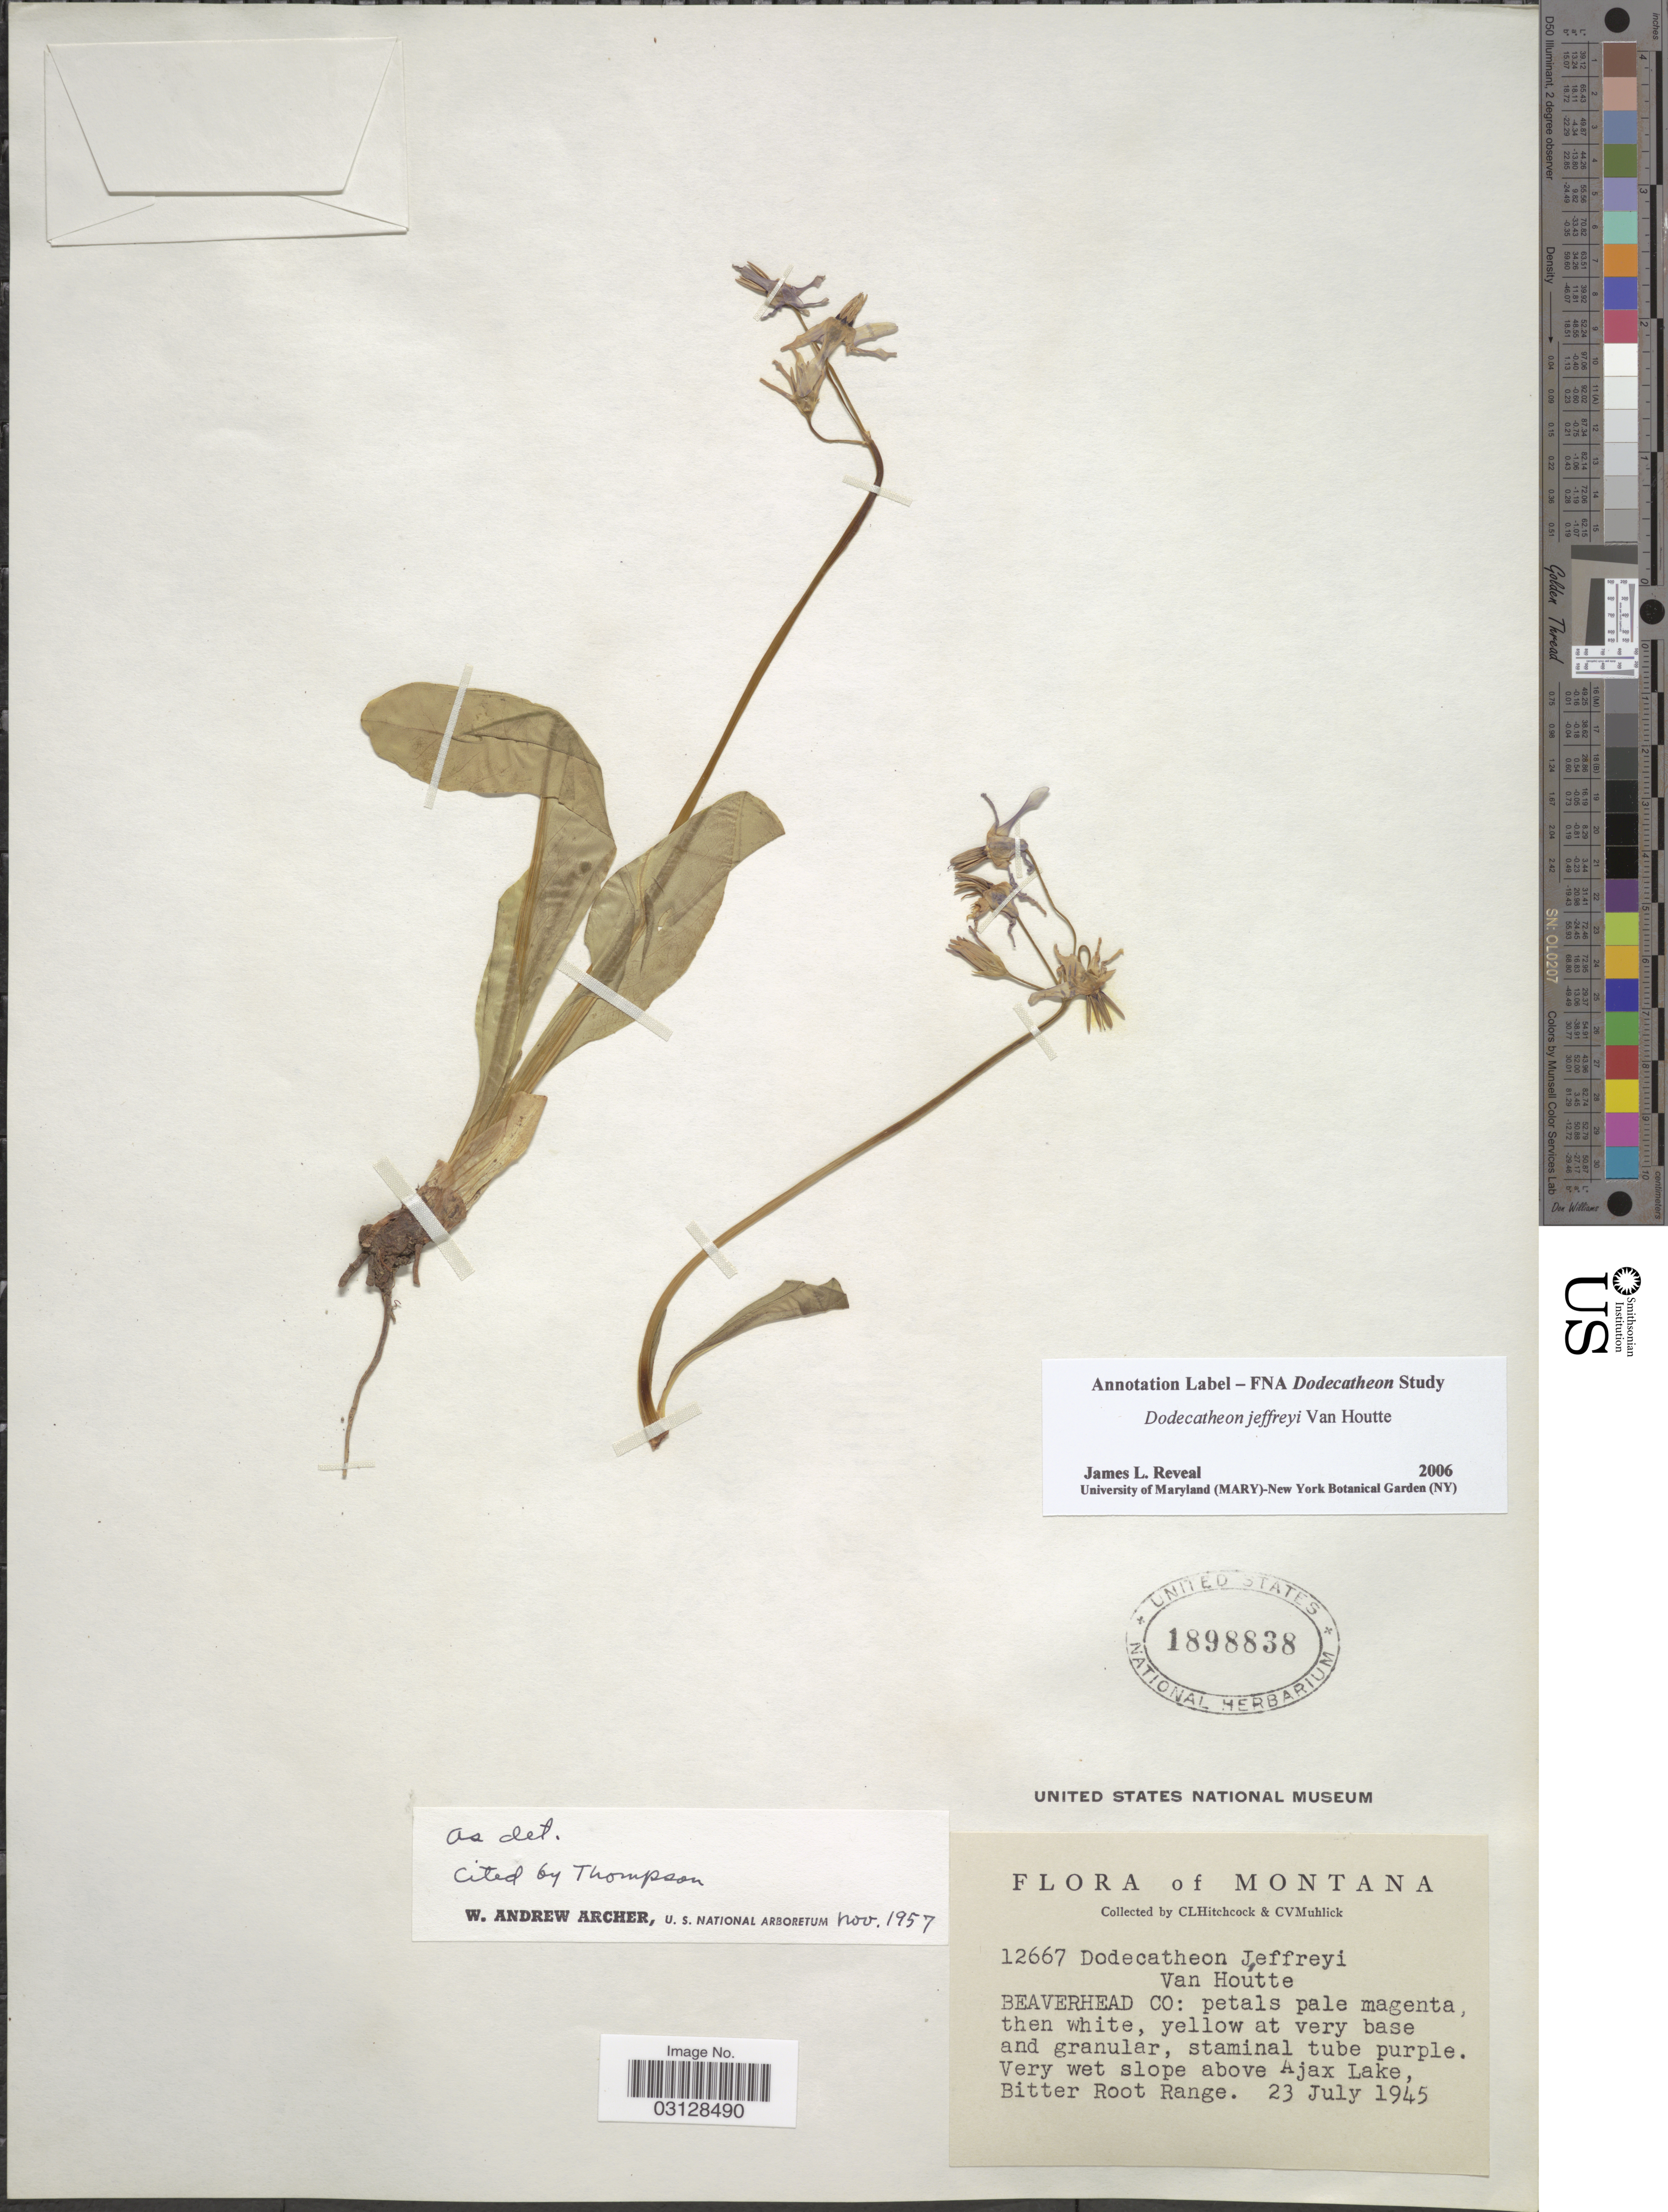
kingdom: Plantae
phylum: Tracheophyta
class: Magnoliopsida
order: Ericales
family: Primulaceae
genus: Dodecatheon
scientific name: Dodecatheon jeffreyi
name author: Van Houtte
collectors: C. L. Hitchcock & C. V. Muhlick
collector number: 12667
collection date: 1945-07-23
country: United States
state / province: Montana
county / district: Beaverhead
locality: Above Ajax Lake, Bitter Root Range.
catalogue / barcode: US 1898838